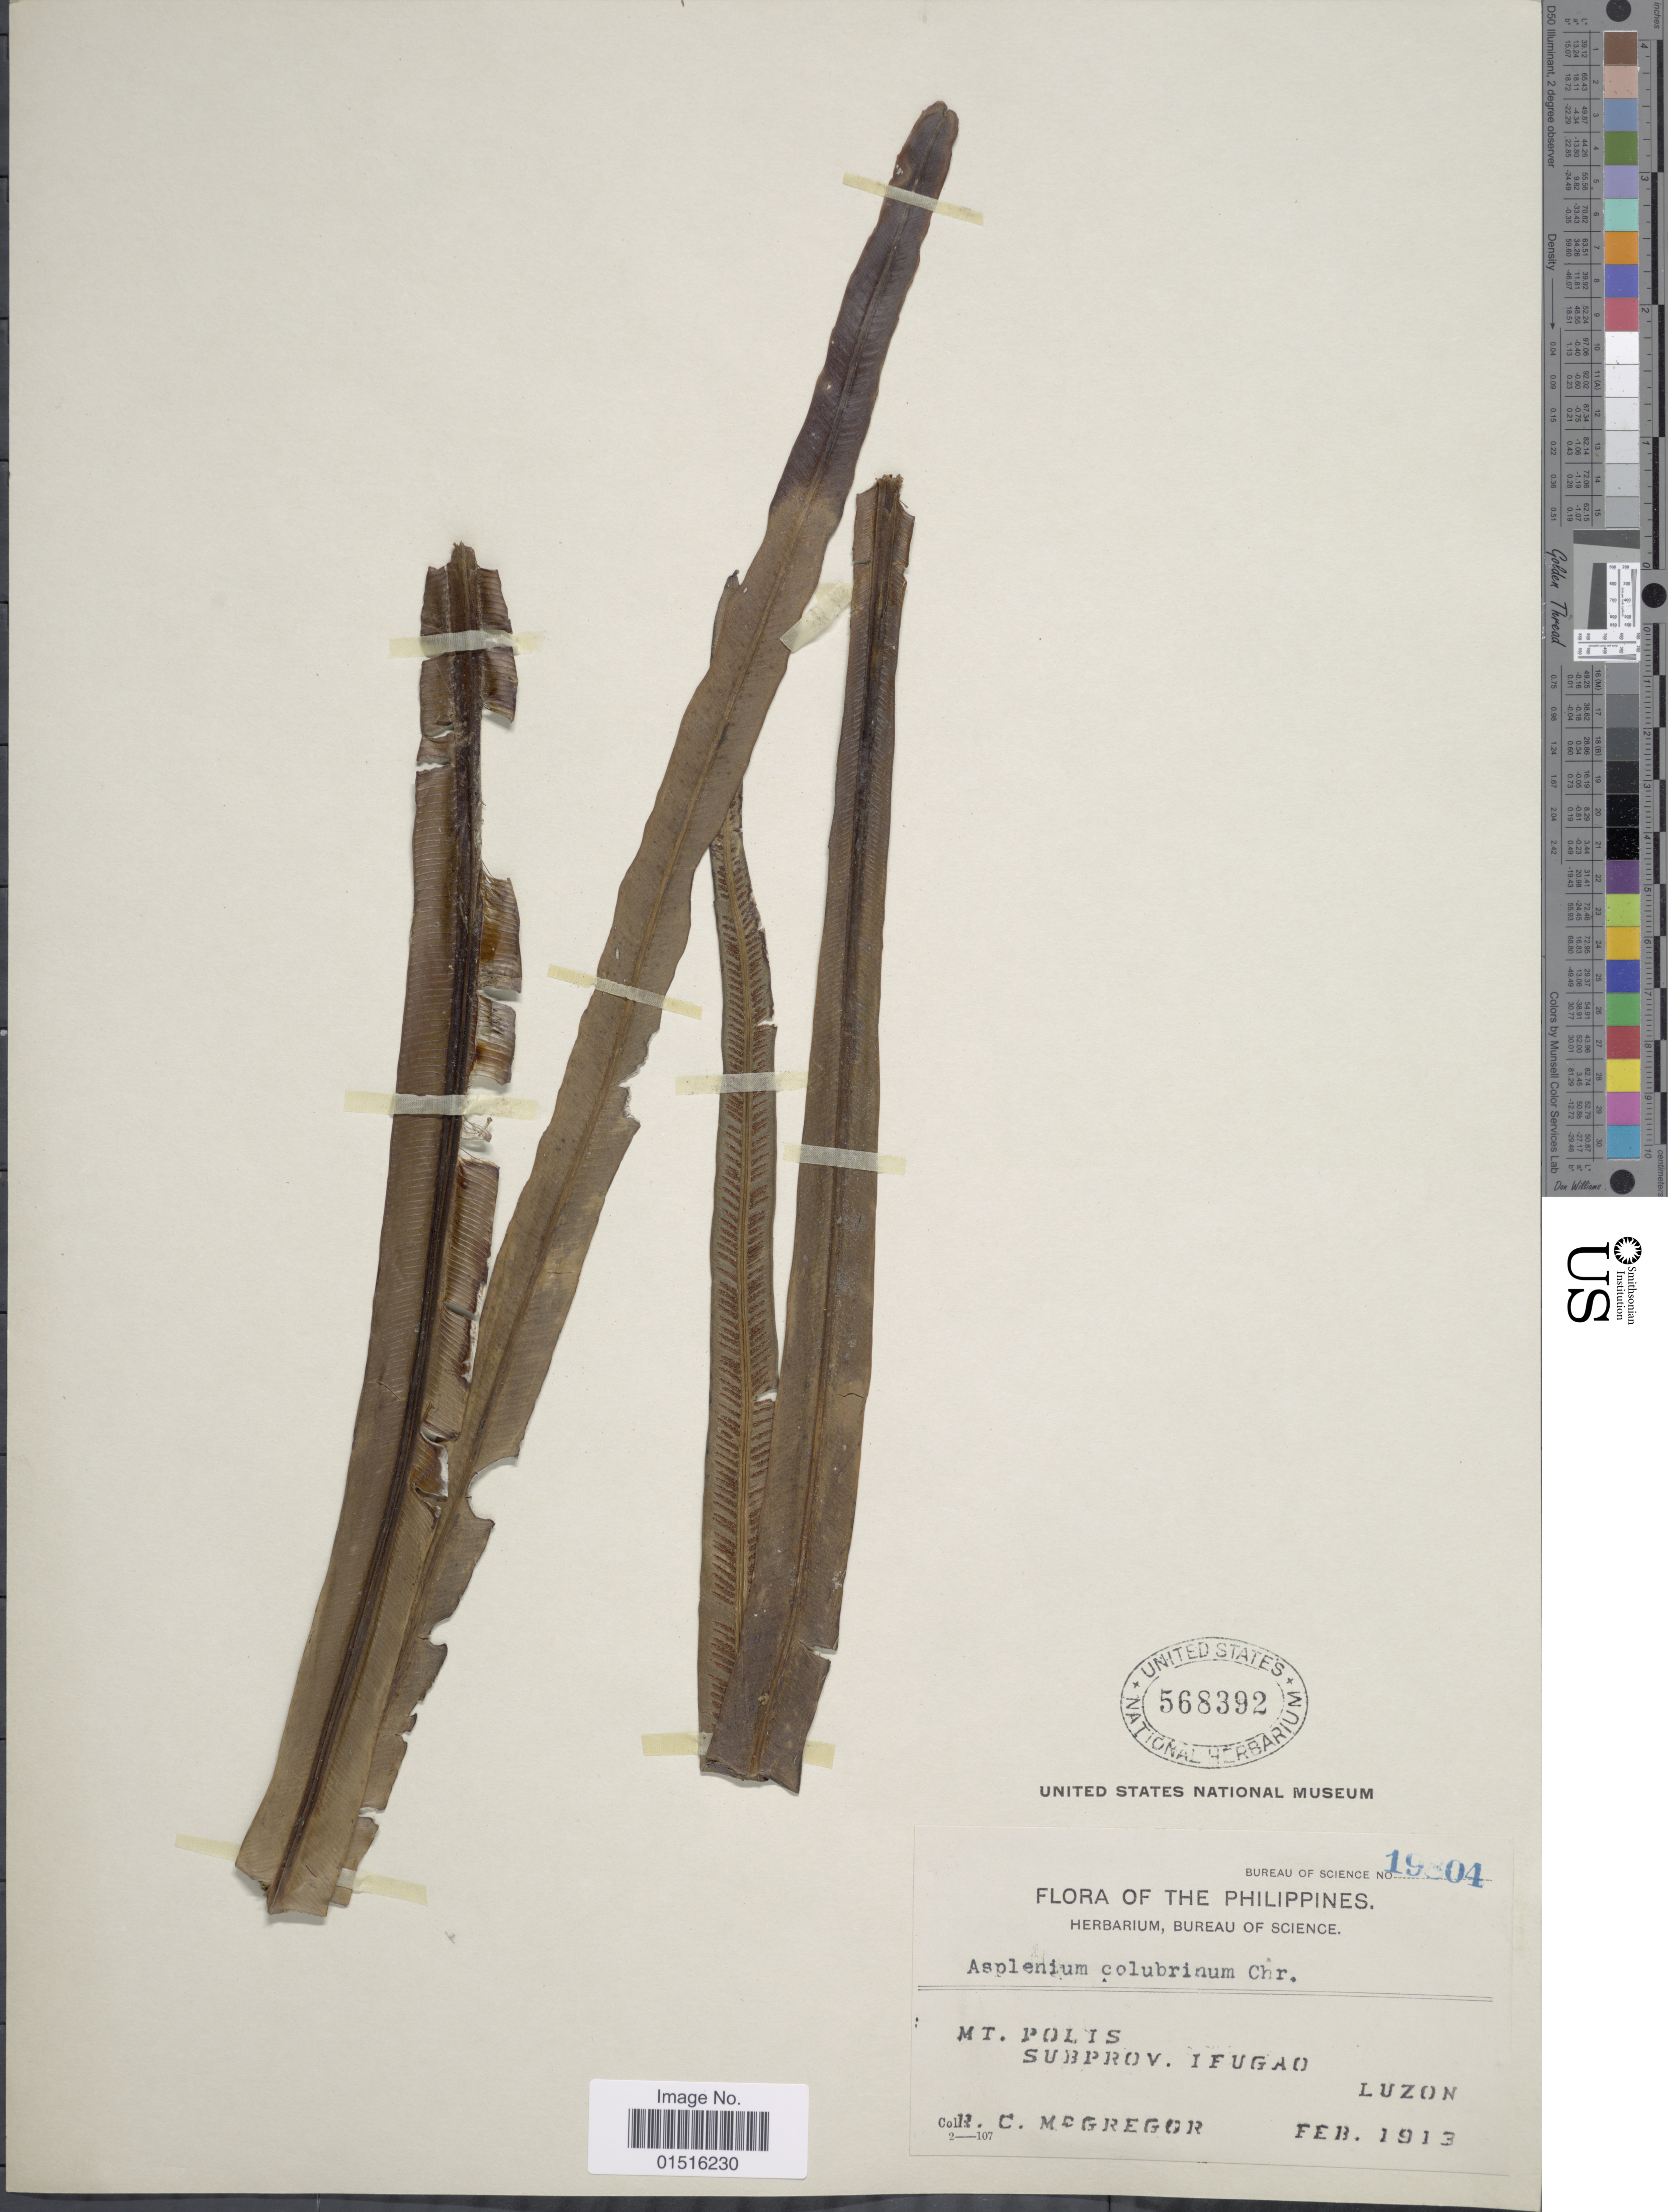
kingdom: Plantae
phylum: Tracheophyta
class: Polypodiopsida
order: Polypodiales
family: Aspleniaceae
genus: Asplenium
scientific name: Asplenium colubrinum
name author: Christ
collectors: R. C. McGregor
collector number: Bureau of Science 19804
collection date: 1913-02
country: Philippines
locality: Mt. Polis, Subprov. Ifugao, Luzon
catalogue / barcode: US 568392